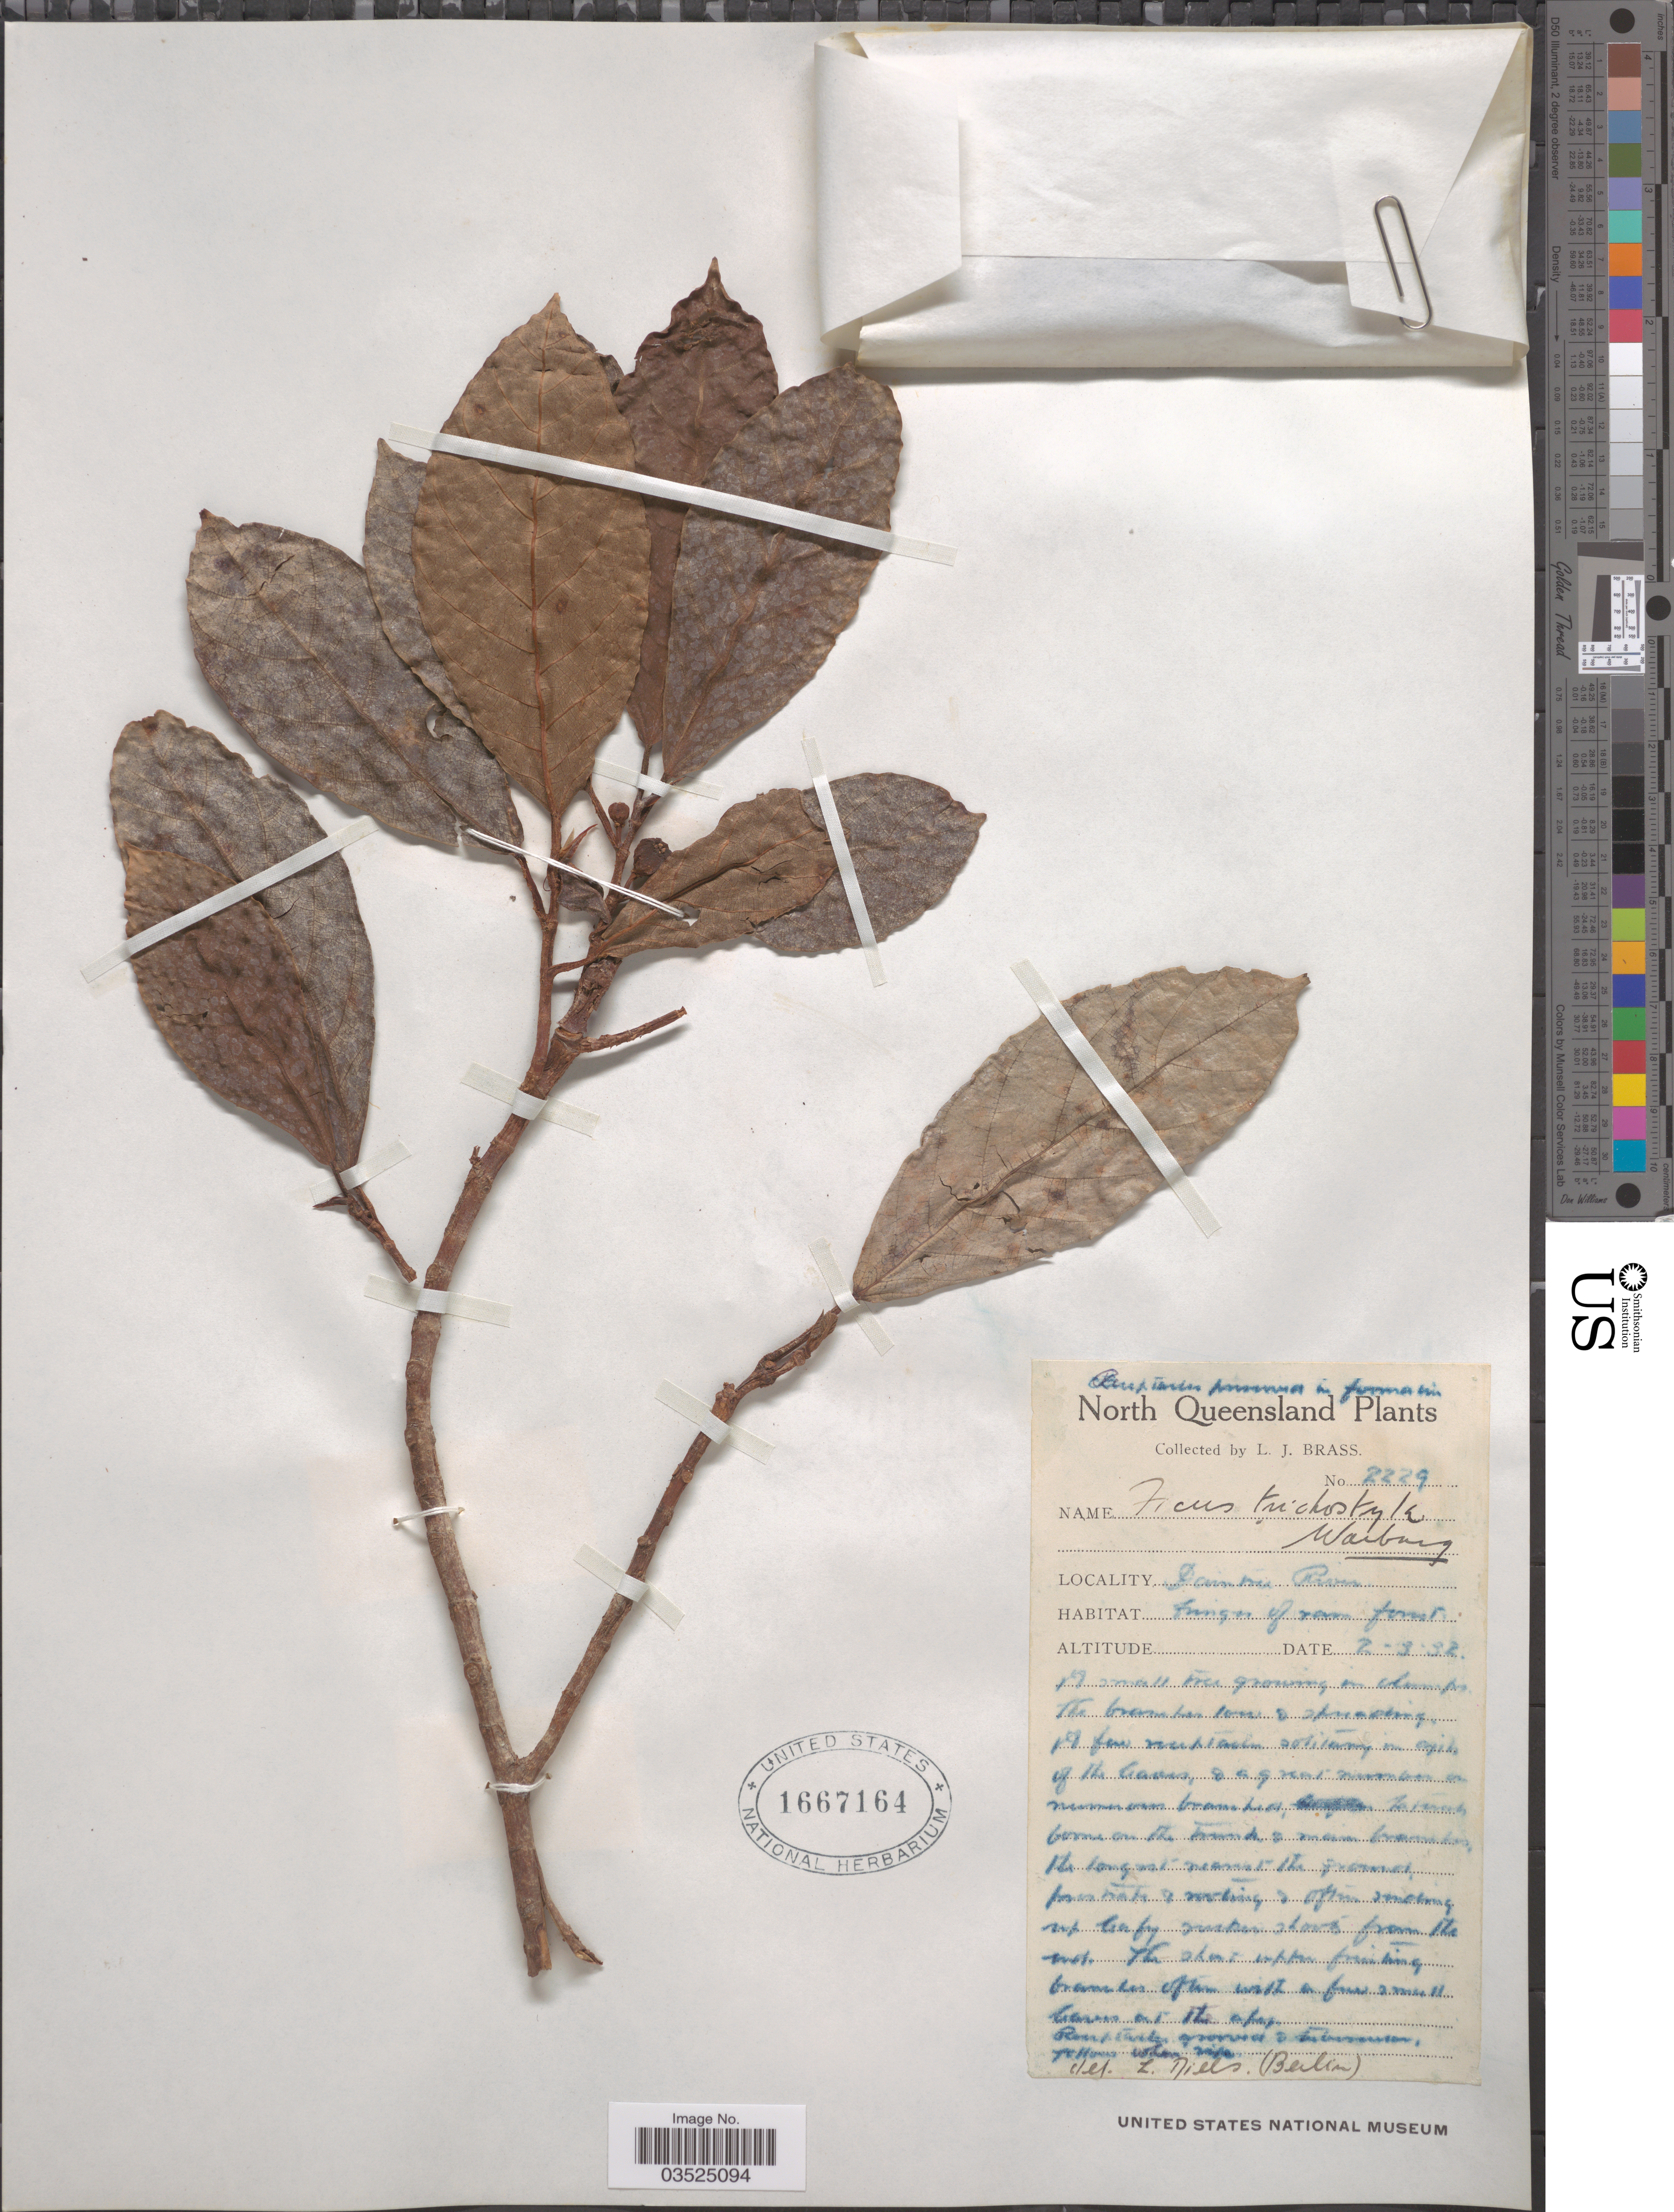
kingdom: Plantae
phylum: Tracheophyta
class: Magnoliopsida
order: Rosales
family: Moraceae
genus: Ficus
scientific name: Ficus trichostyla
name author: Warb.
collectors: L. J. Brass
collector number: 2229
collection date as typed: Transcribed d/m/y: 2/3/32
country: Australia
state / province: Queensland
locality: North Queensland. Daintree River.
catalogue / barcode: US 1667164